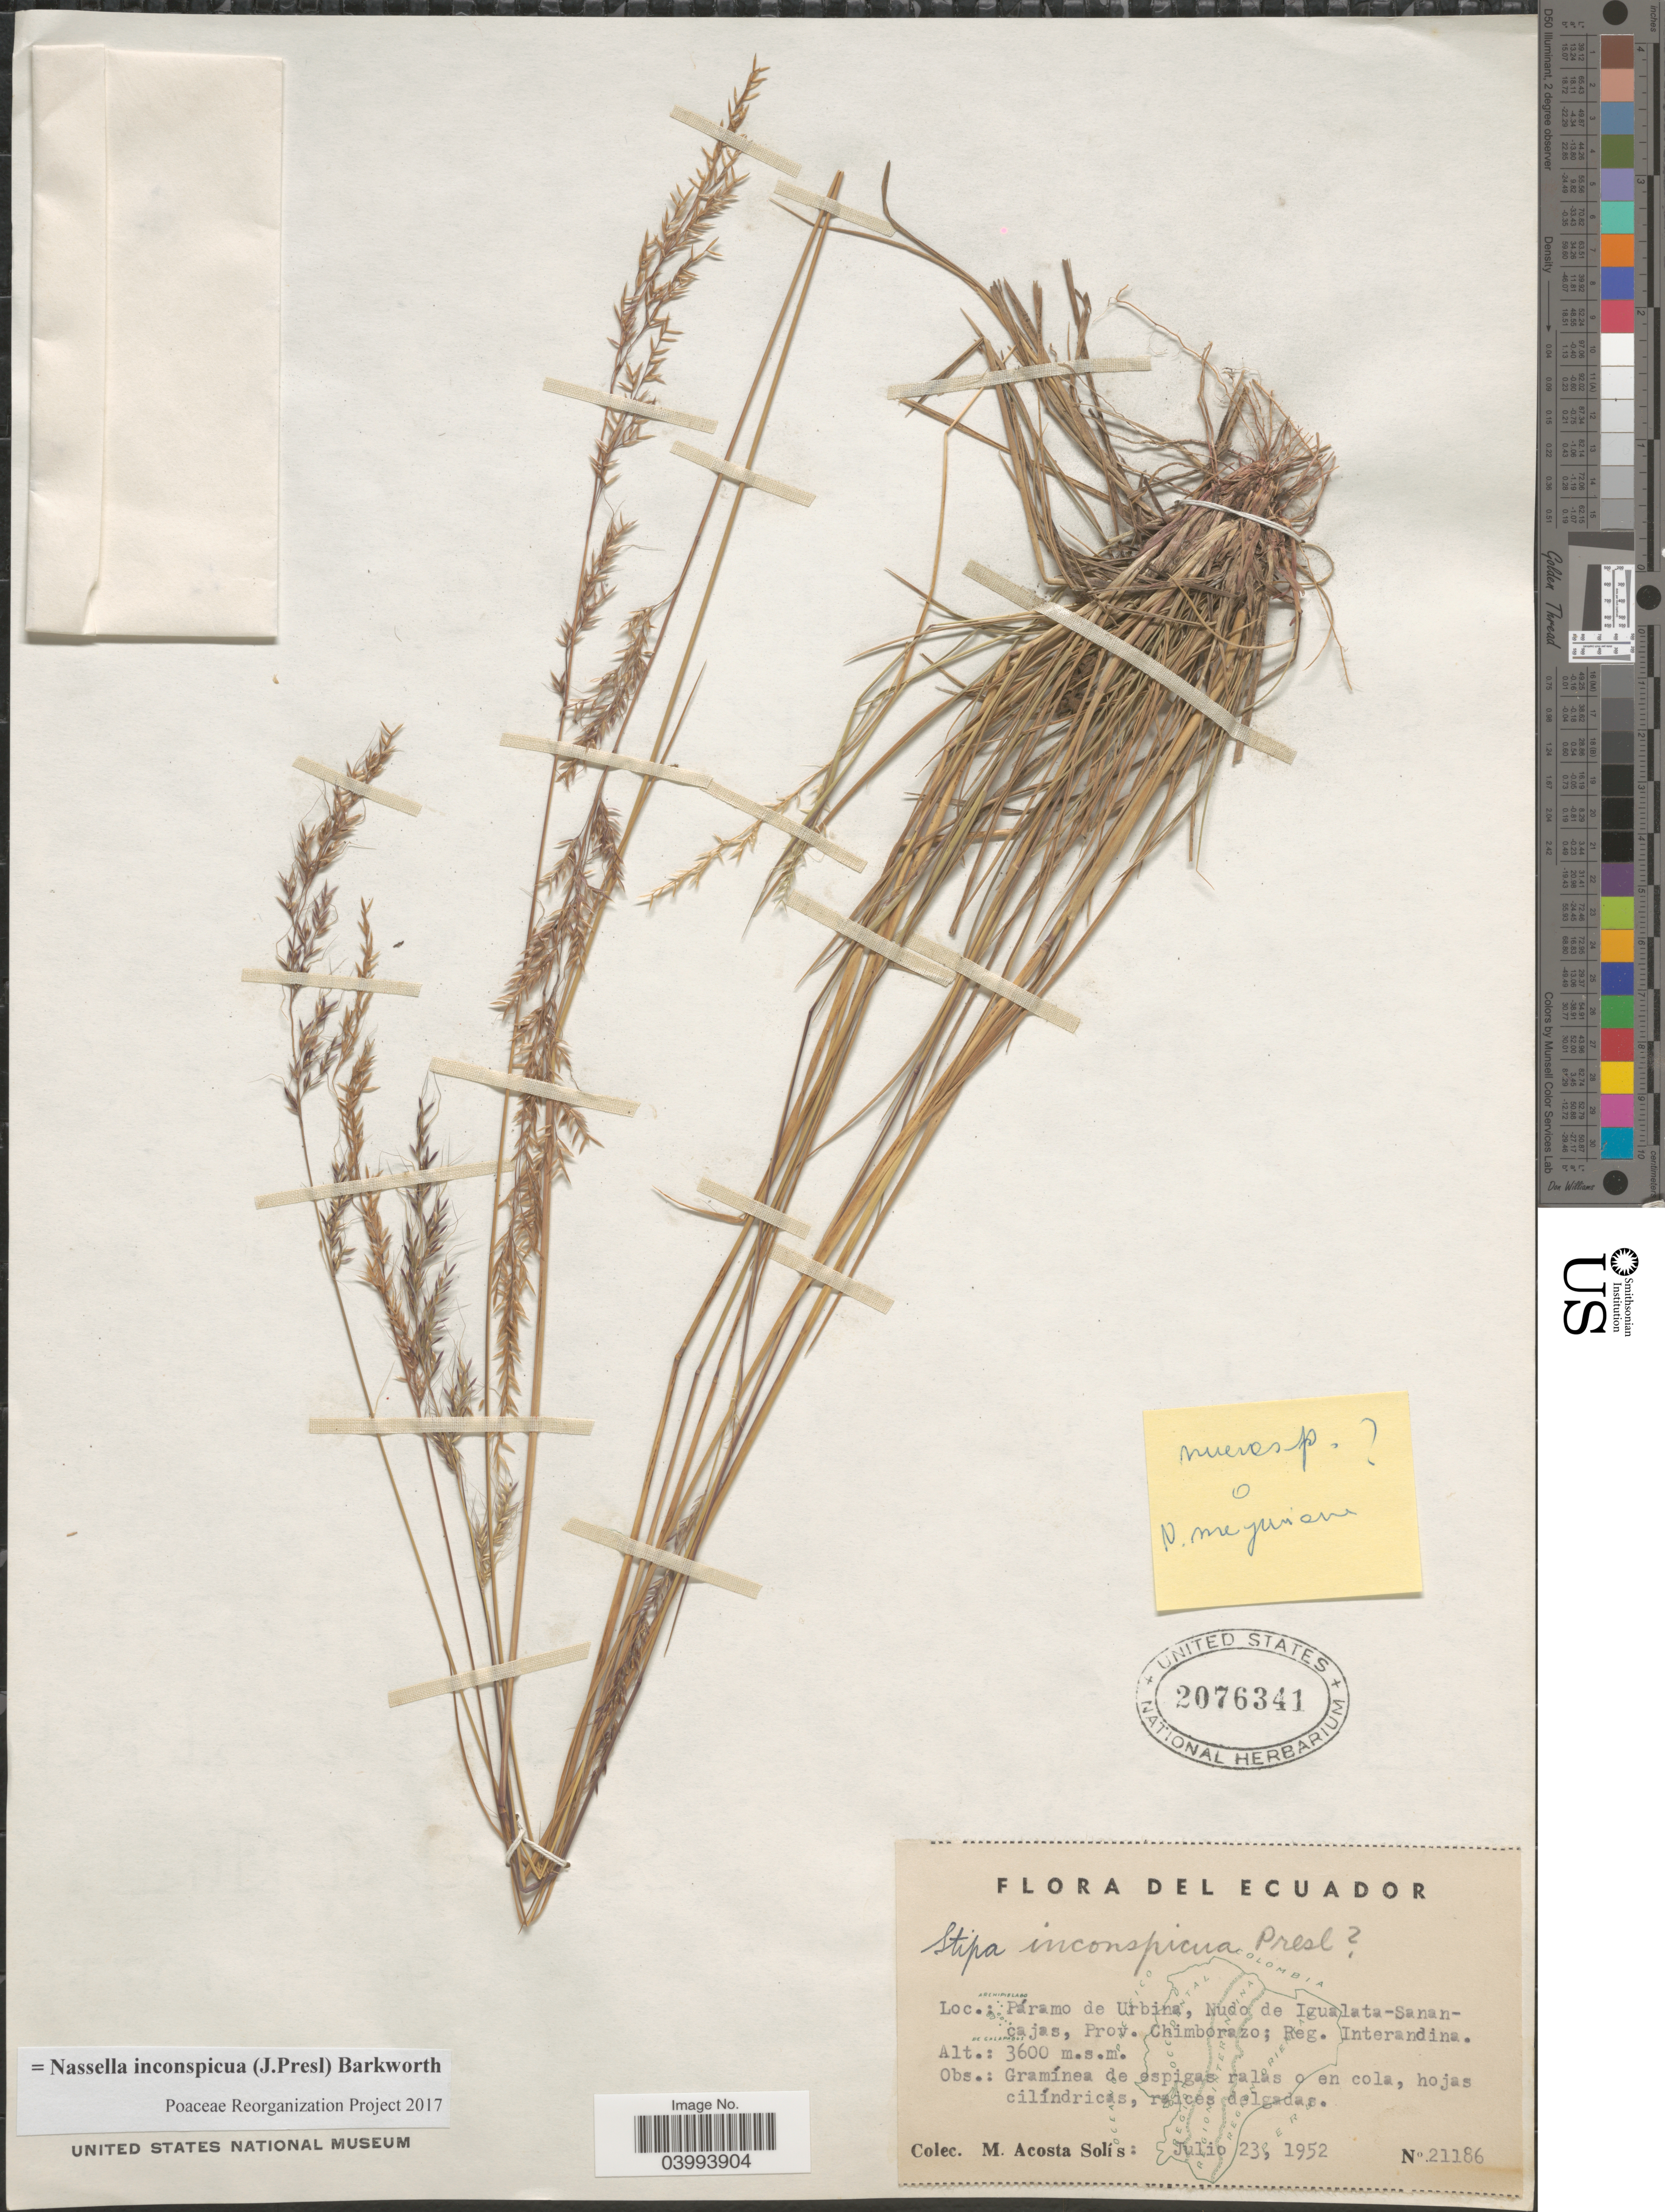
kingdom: Plantae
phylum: Tracheophyta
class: Liliopsida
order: Poales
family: Poaceae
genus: Nassella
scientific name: Nassella inconspicua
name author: (J. Presl) Barkworth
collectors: M. Acosta Solis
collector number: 21186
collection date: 1952-07-23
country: Ecuador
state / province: Chimborazo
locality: Páramo de Urbina, Nudo de Igualata-Sanan-cajas, Reg. Interandina.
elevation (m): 3600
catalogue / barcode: US 2076341